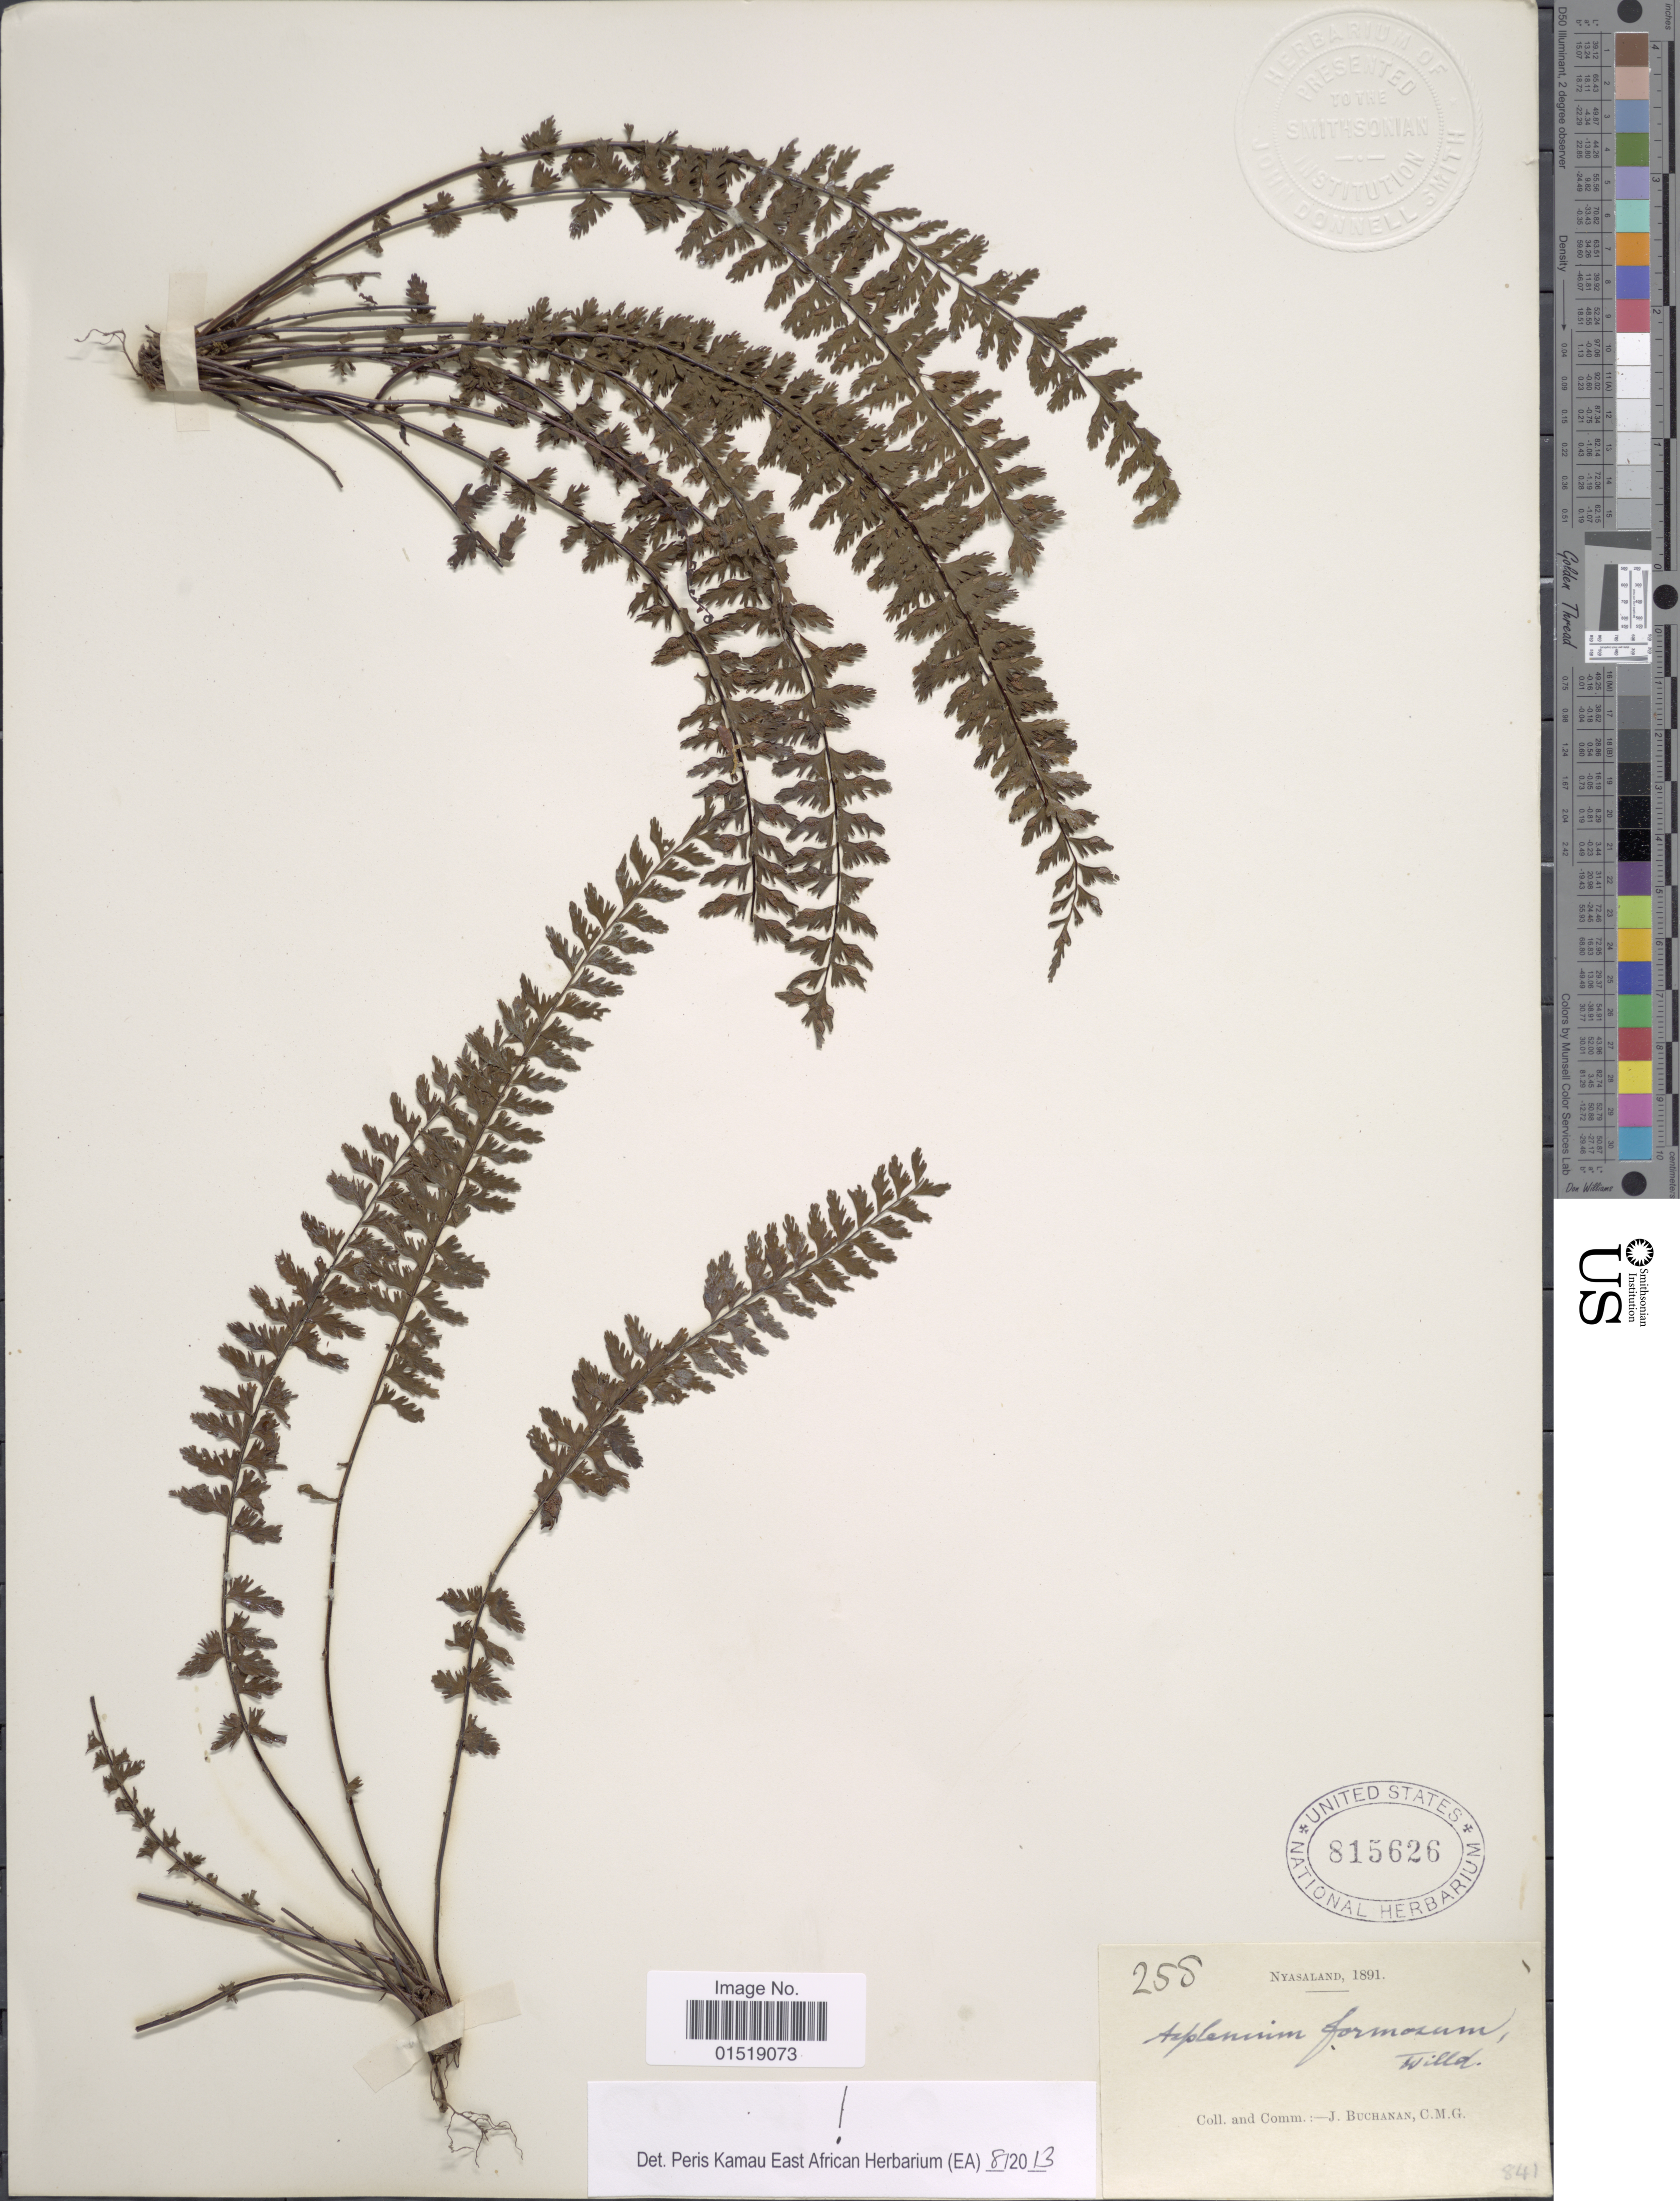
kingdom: Plantae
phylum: Tracheophyta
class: Polypodiopsida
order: Polypodiales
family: Aspleniaceae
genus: Asplenium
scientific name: Asplenium formosum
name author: Willd.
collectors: J. Buchanan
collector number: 258*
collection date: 1891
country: Malawi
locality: Nyasaland.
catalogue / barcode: US 815626